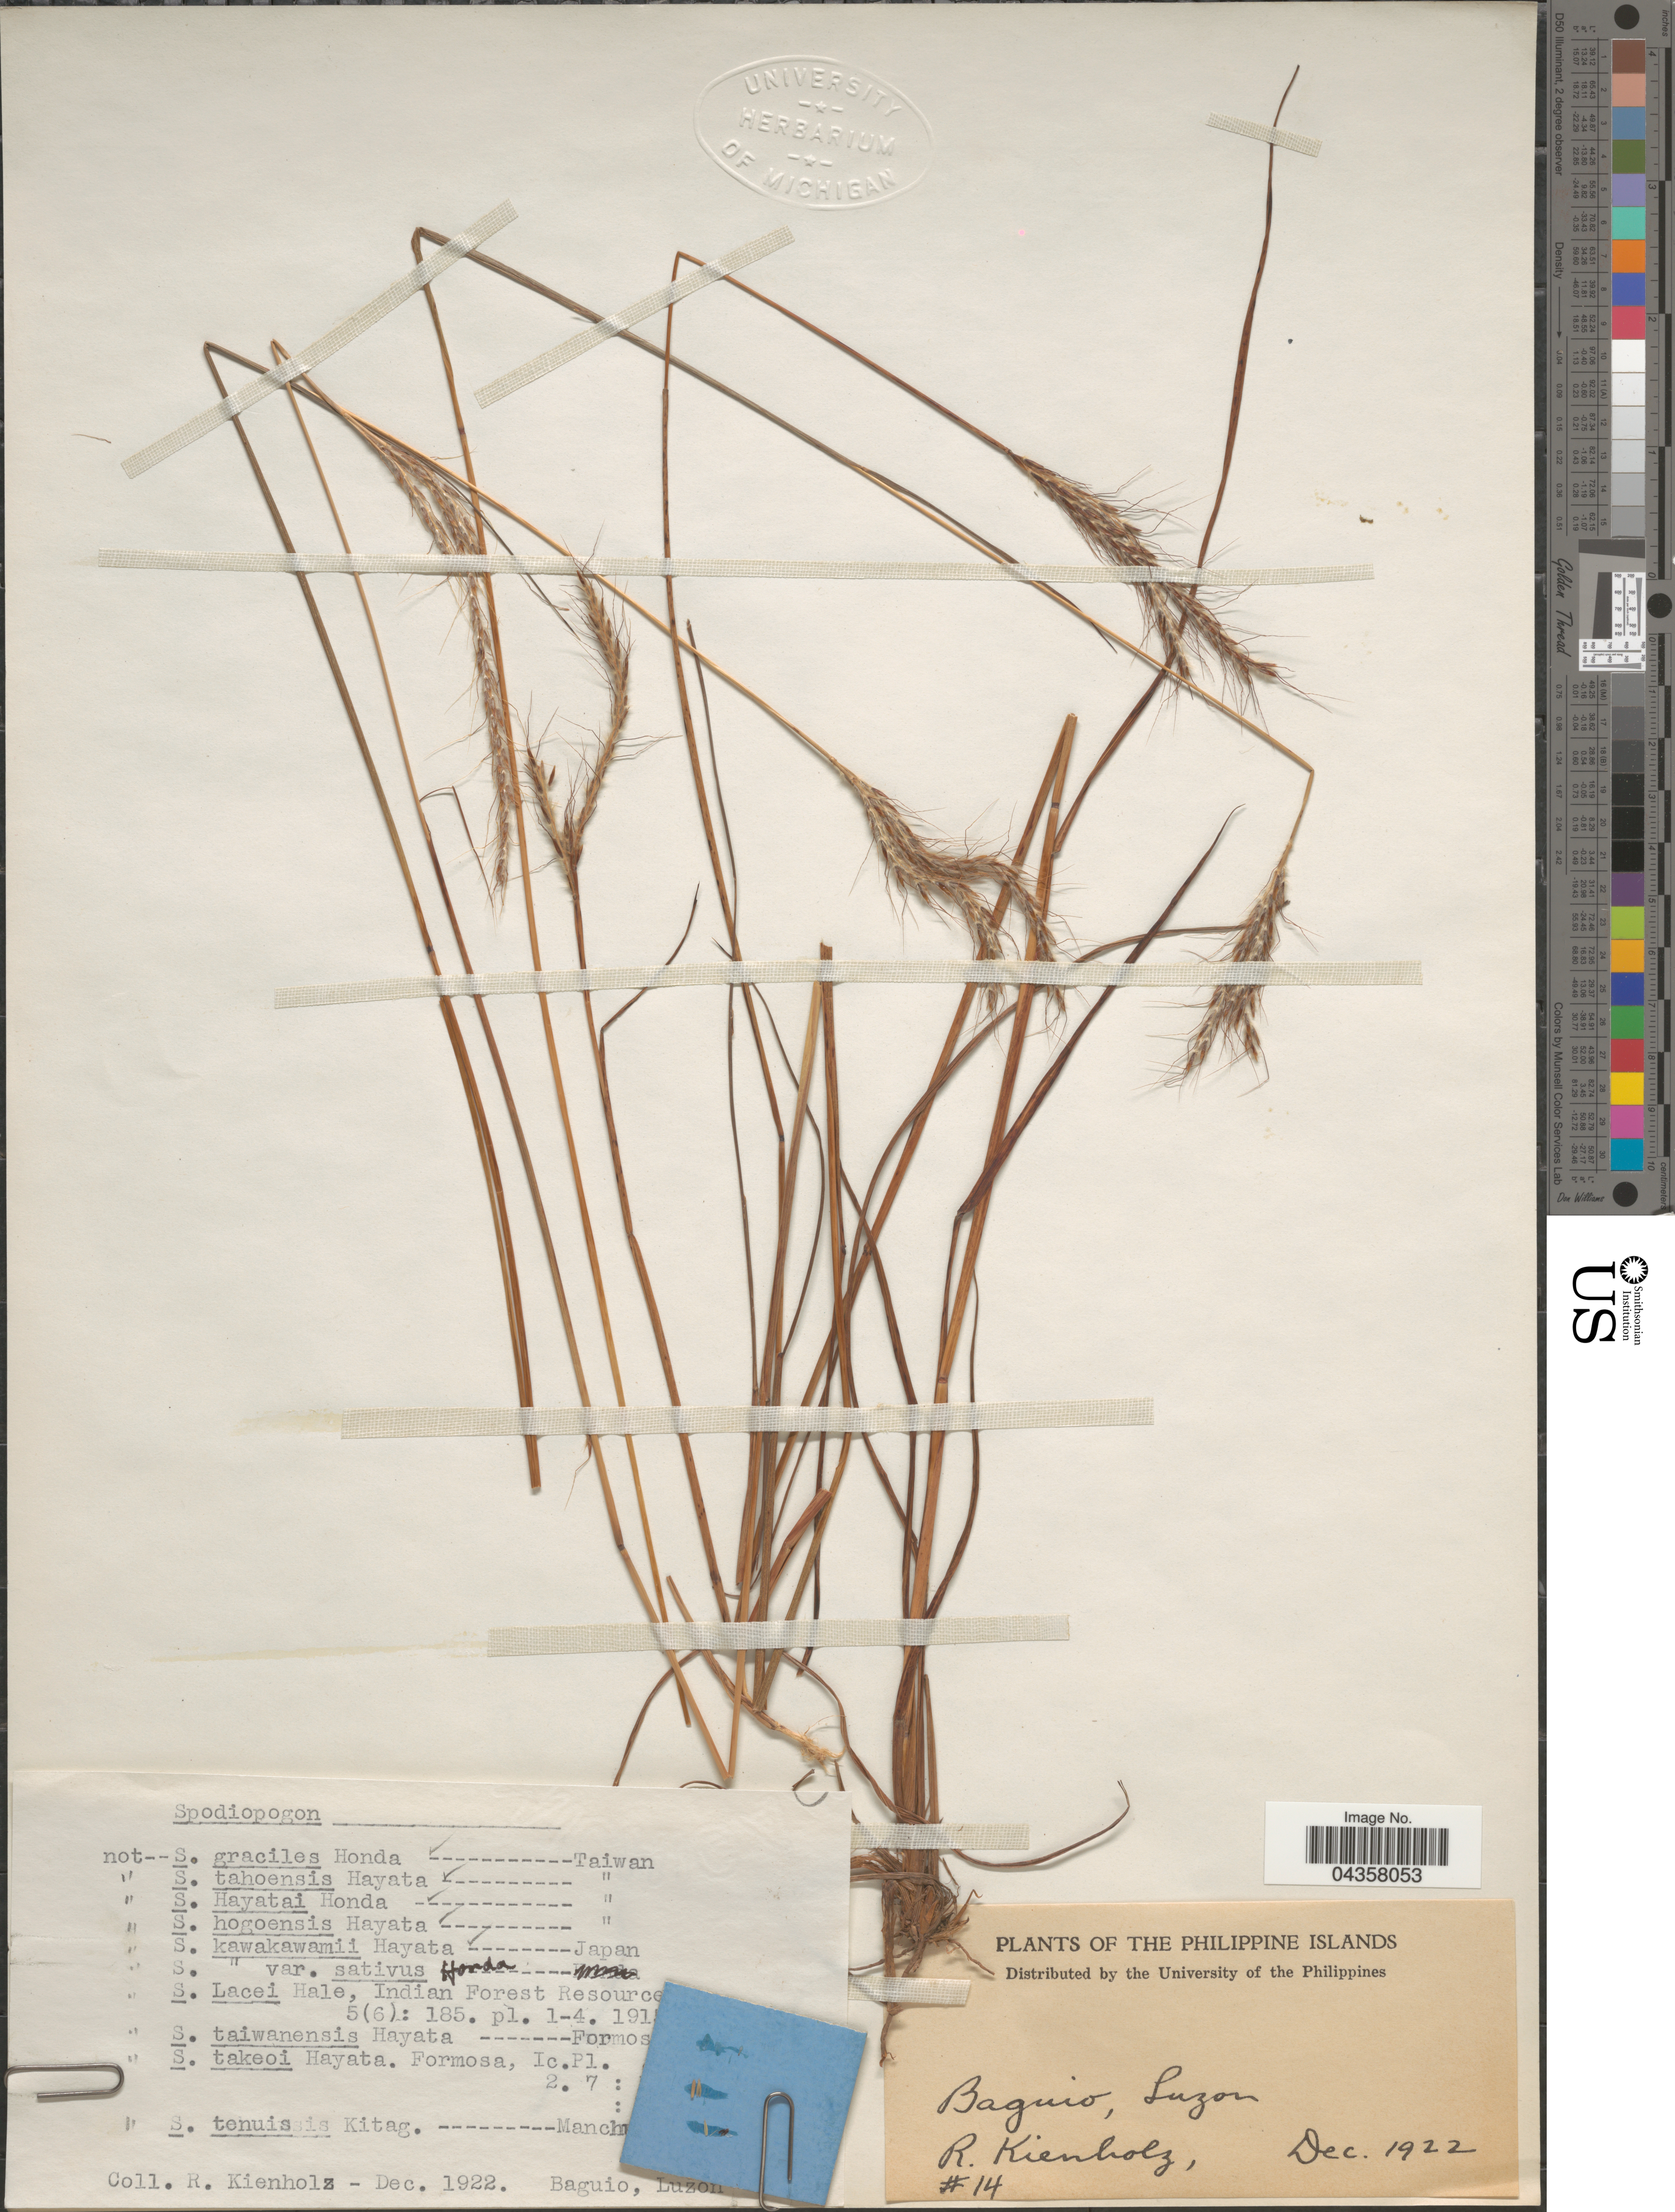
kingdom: Plantae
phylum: Tracheophyta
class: Liliopsida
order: Poales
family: Poaceae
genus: Spodiopogon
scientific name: Spodiopogon sp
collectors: R. Kienholz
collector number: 14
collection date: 1922-12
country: Philippines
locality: Baguio, Luzon.